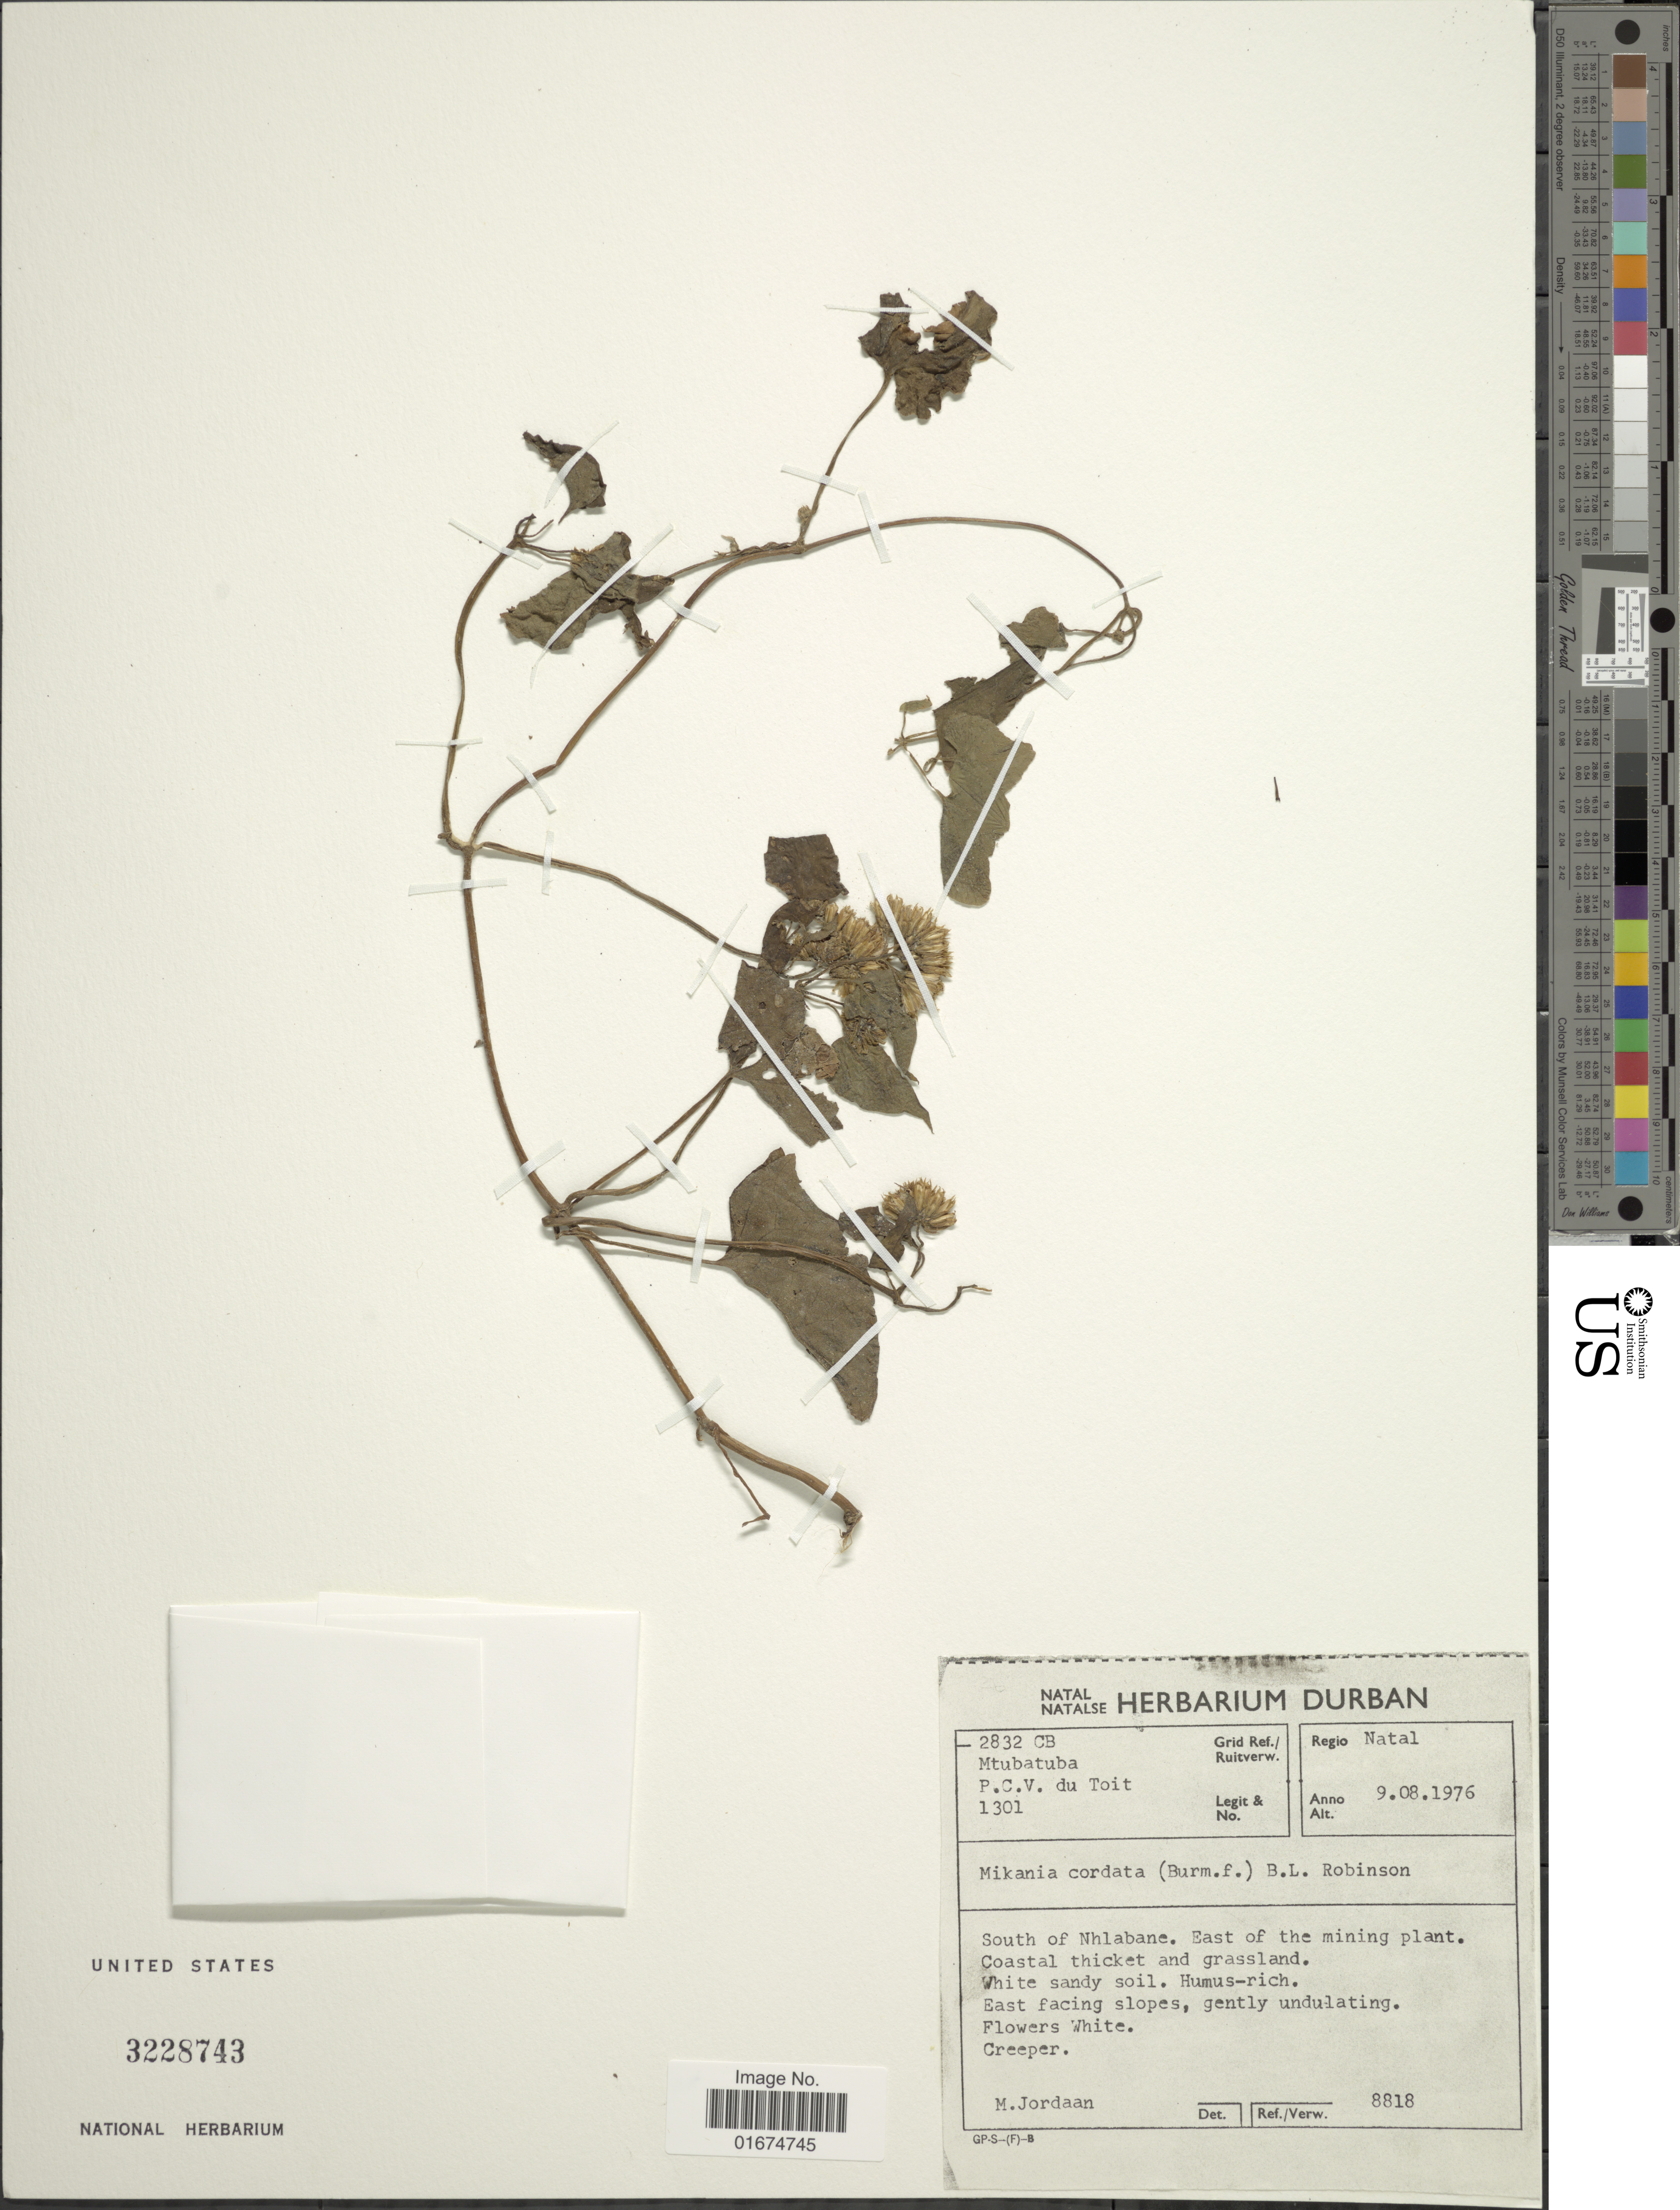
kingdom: Plantae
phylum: Tracheophyta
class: Magnoliopsida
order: Asterales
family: Asteraceae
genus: Mikania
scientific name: Mikania capensis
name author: DC.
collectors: P. Du Toit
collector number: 1301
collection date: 1976-08-09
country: South Africa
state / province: KwaZulu-Natal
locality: Regio Natal, South of Nhlabane. East of the mining plant. Coastal thicket and grassland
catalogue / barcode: US 3228743